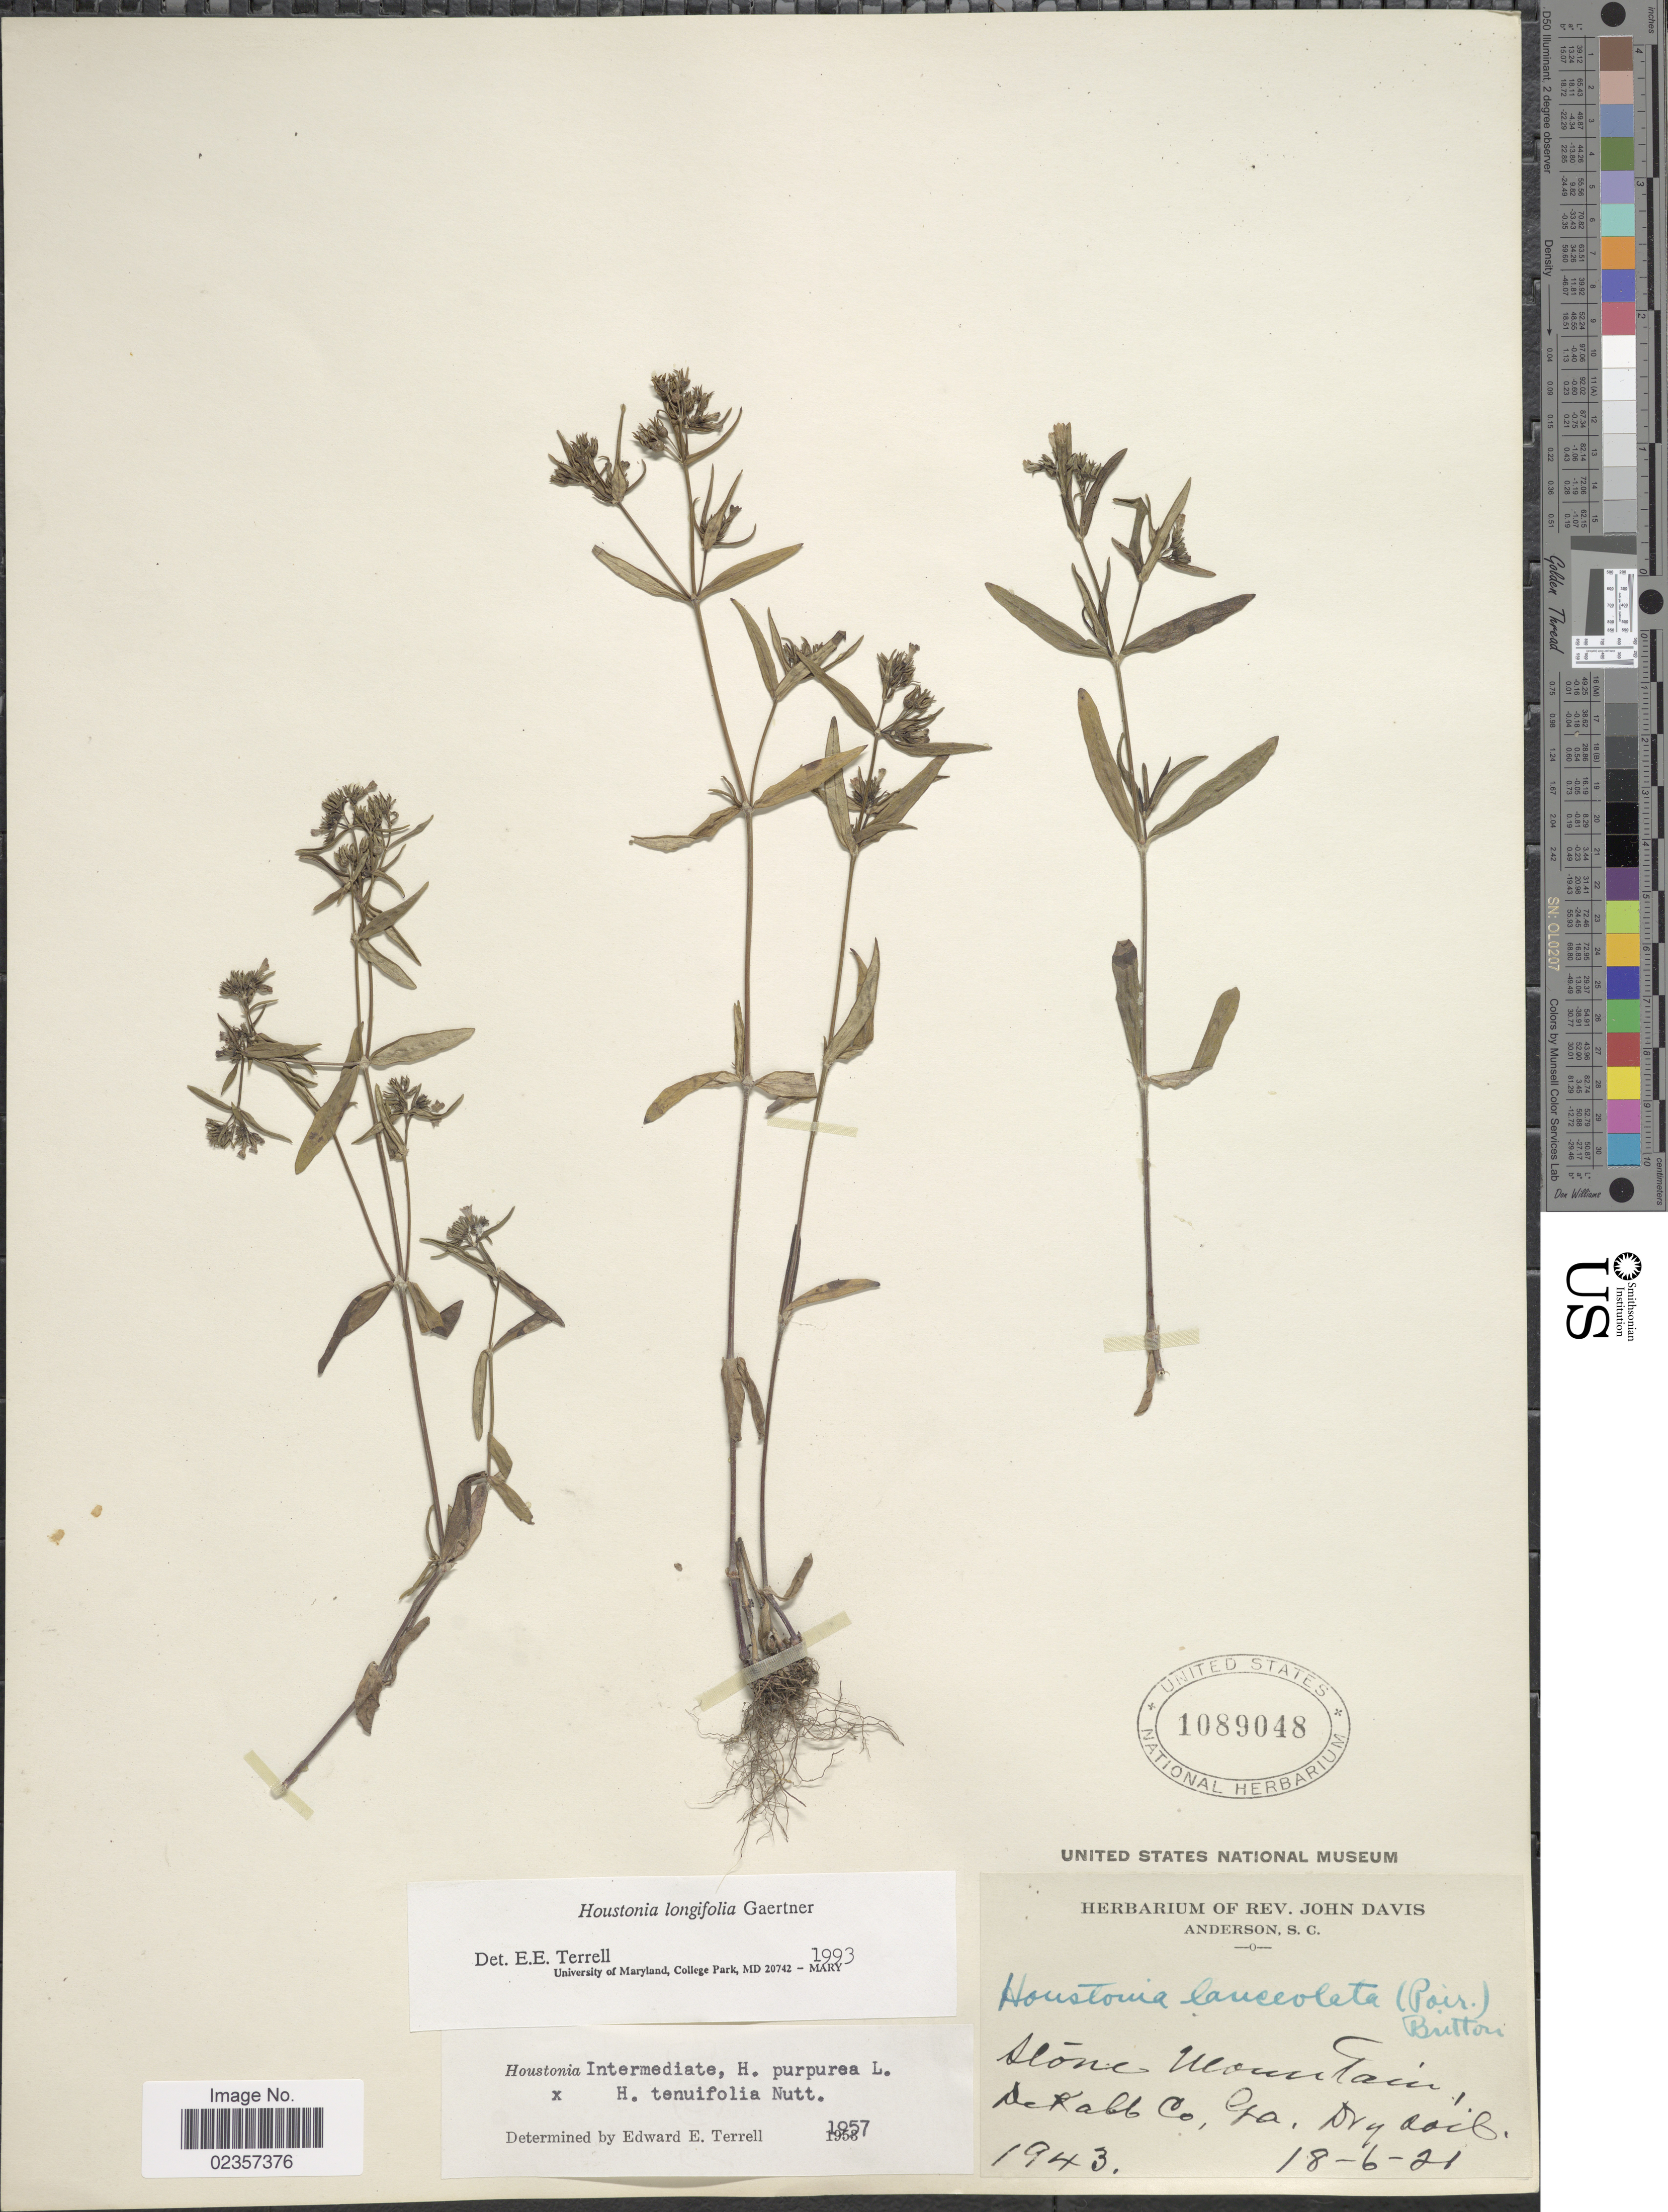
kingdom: Plantae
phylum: Tracheophyta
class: Magnoliopsida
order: Gentianales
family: Rubiaceae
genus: Houstonia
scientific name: Houstonia longifolia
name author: Gaertn.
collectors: ex herb. Rev. John Davis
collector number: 1943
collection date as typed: Transcribed d/m/y: 18/6/21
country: United States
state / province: Georgia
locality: Stone Mountain, DeKalb Co.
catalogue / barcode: US 1089048